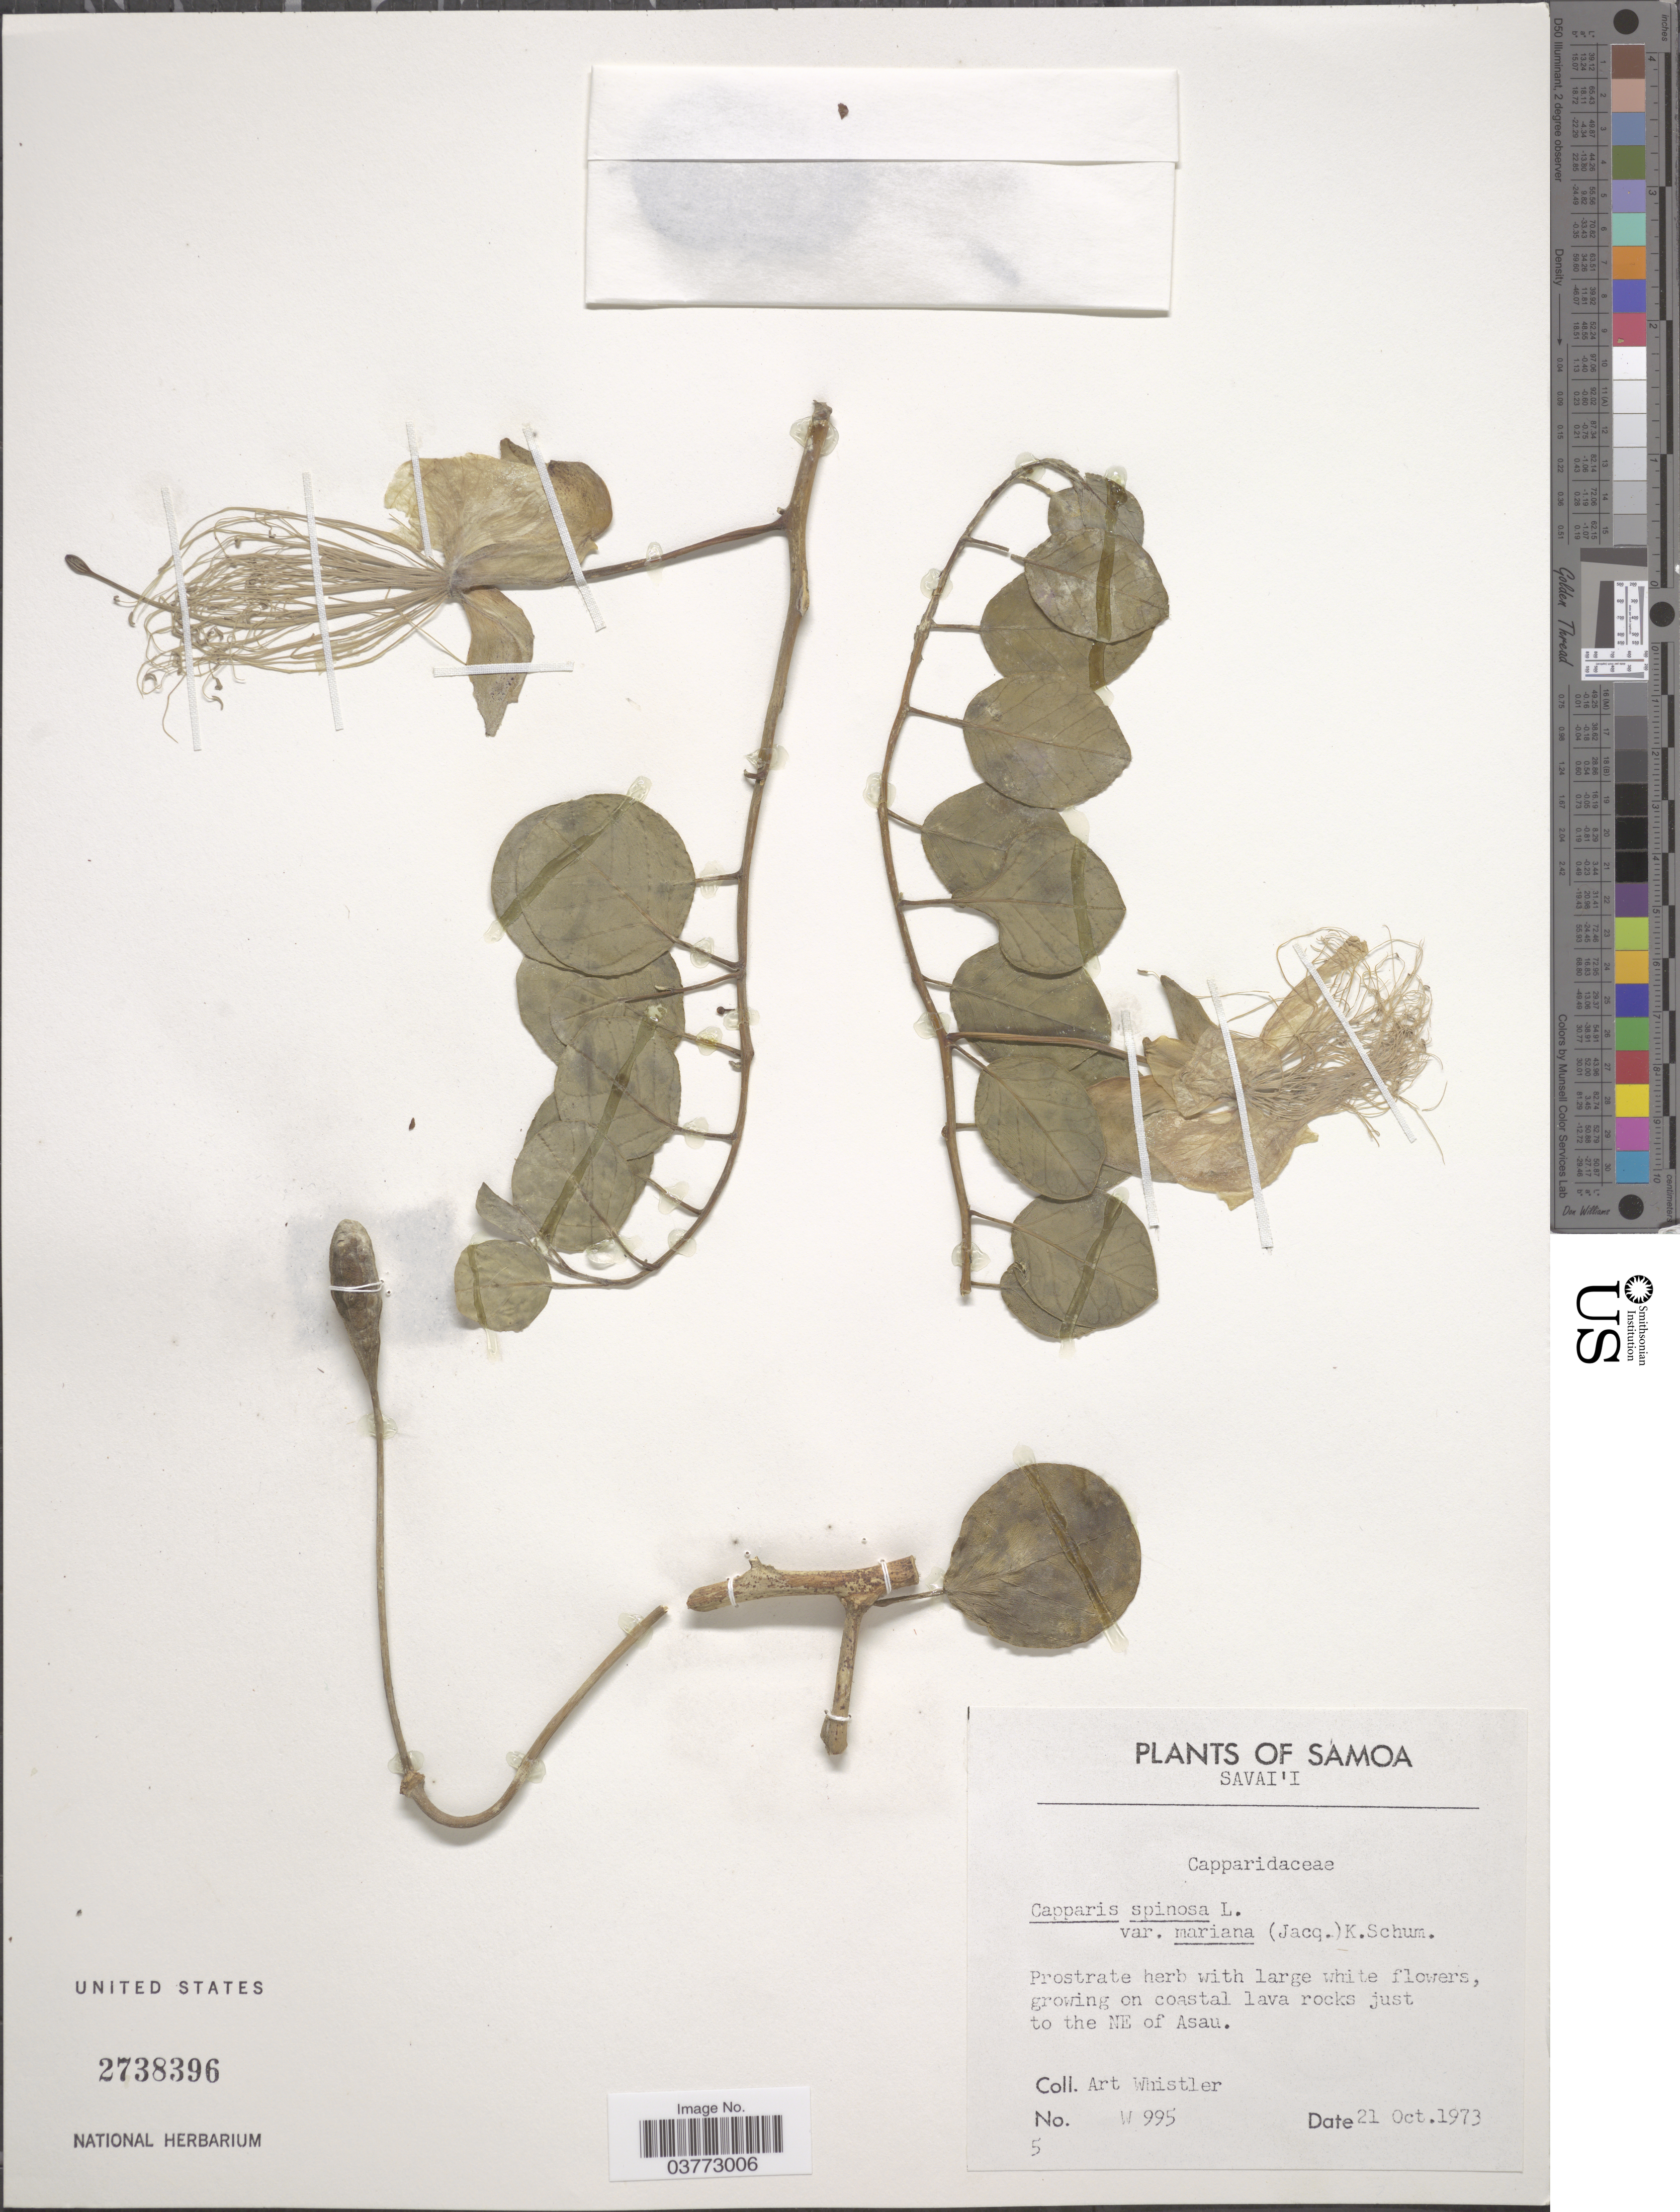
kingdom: Plantae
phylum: Tracheophyta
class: Magnoliopsida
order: Brassicales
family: Capparaceae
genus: Capparis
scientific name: Capparis spinosa subsp. cordifolia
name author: (Lam.) Fici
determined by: Wagner, W. L., (BOT), Smithsonian Institution - National Museum of Natural History (UNITED STATES)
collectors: A. Whistler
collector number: W995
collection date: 1973-10-21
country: Samoa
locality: Samoa. Savai'i. Just to the NE of Asau.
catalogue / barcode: US 2738396